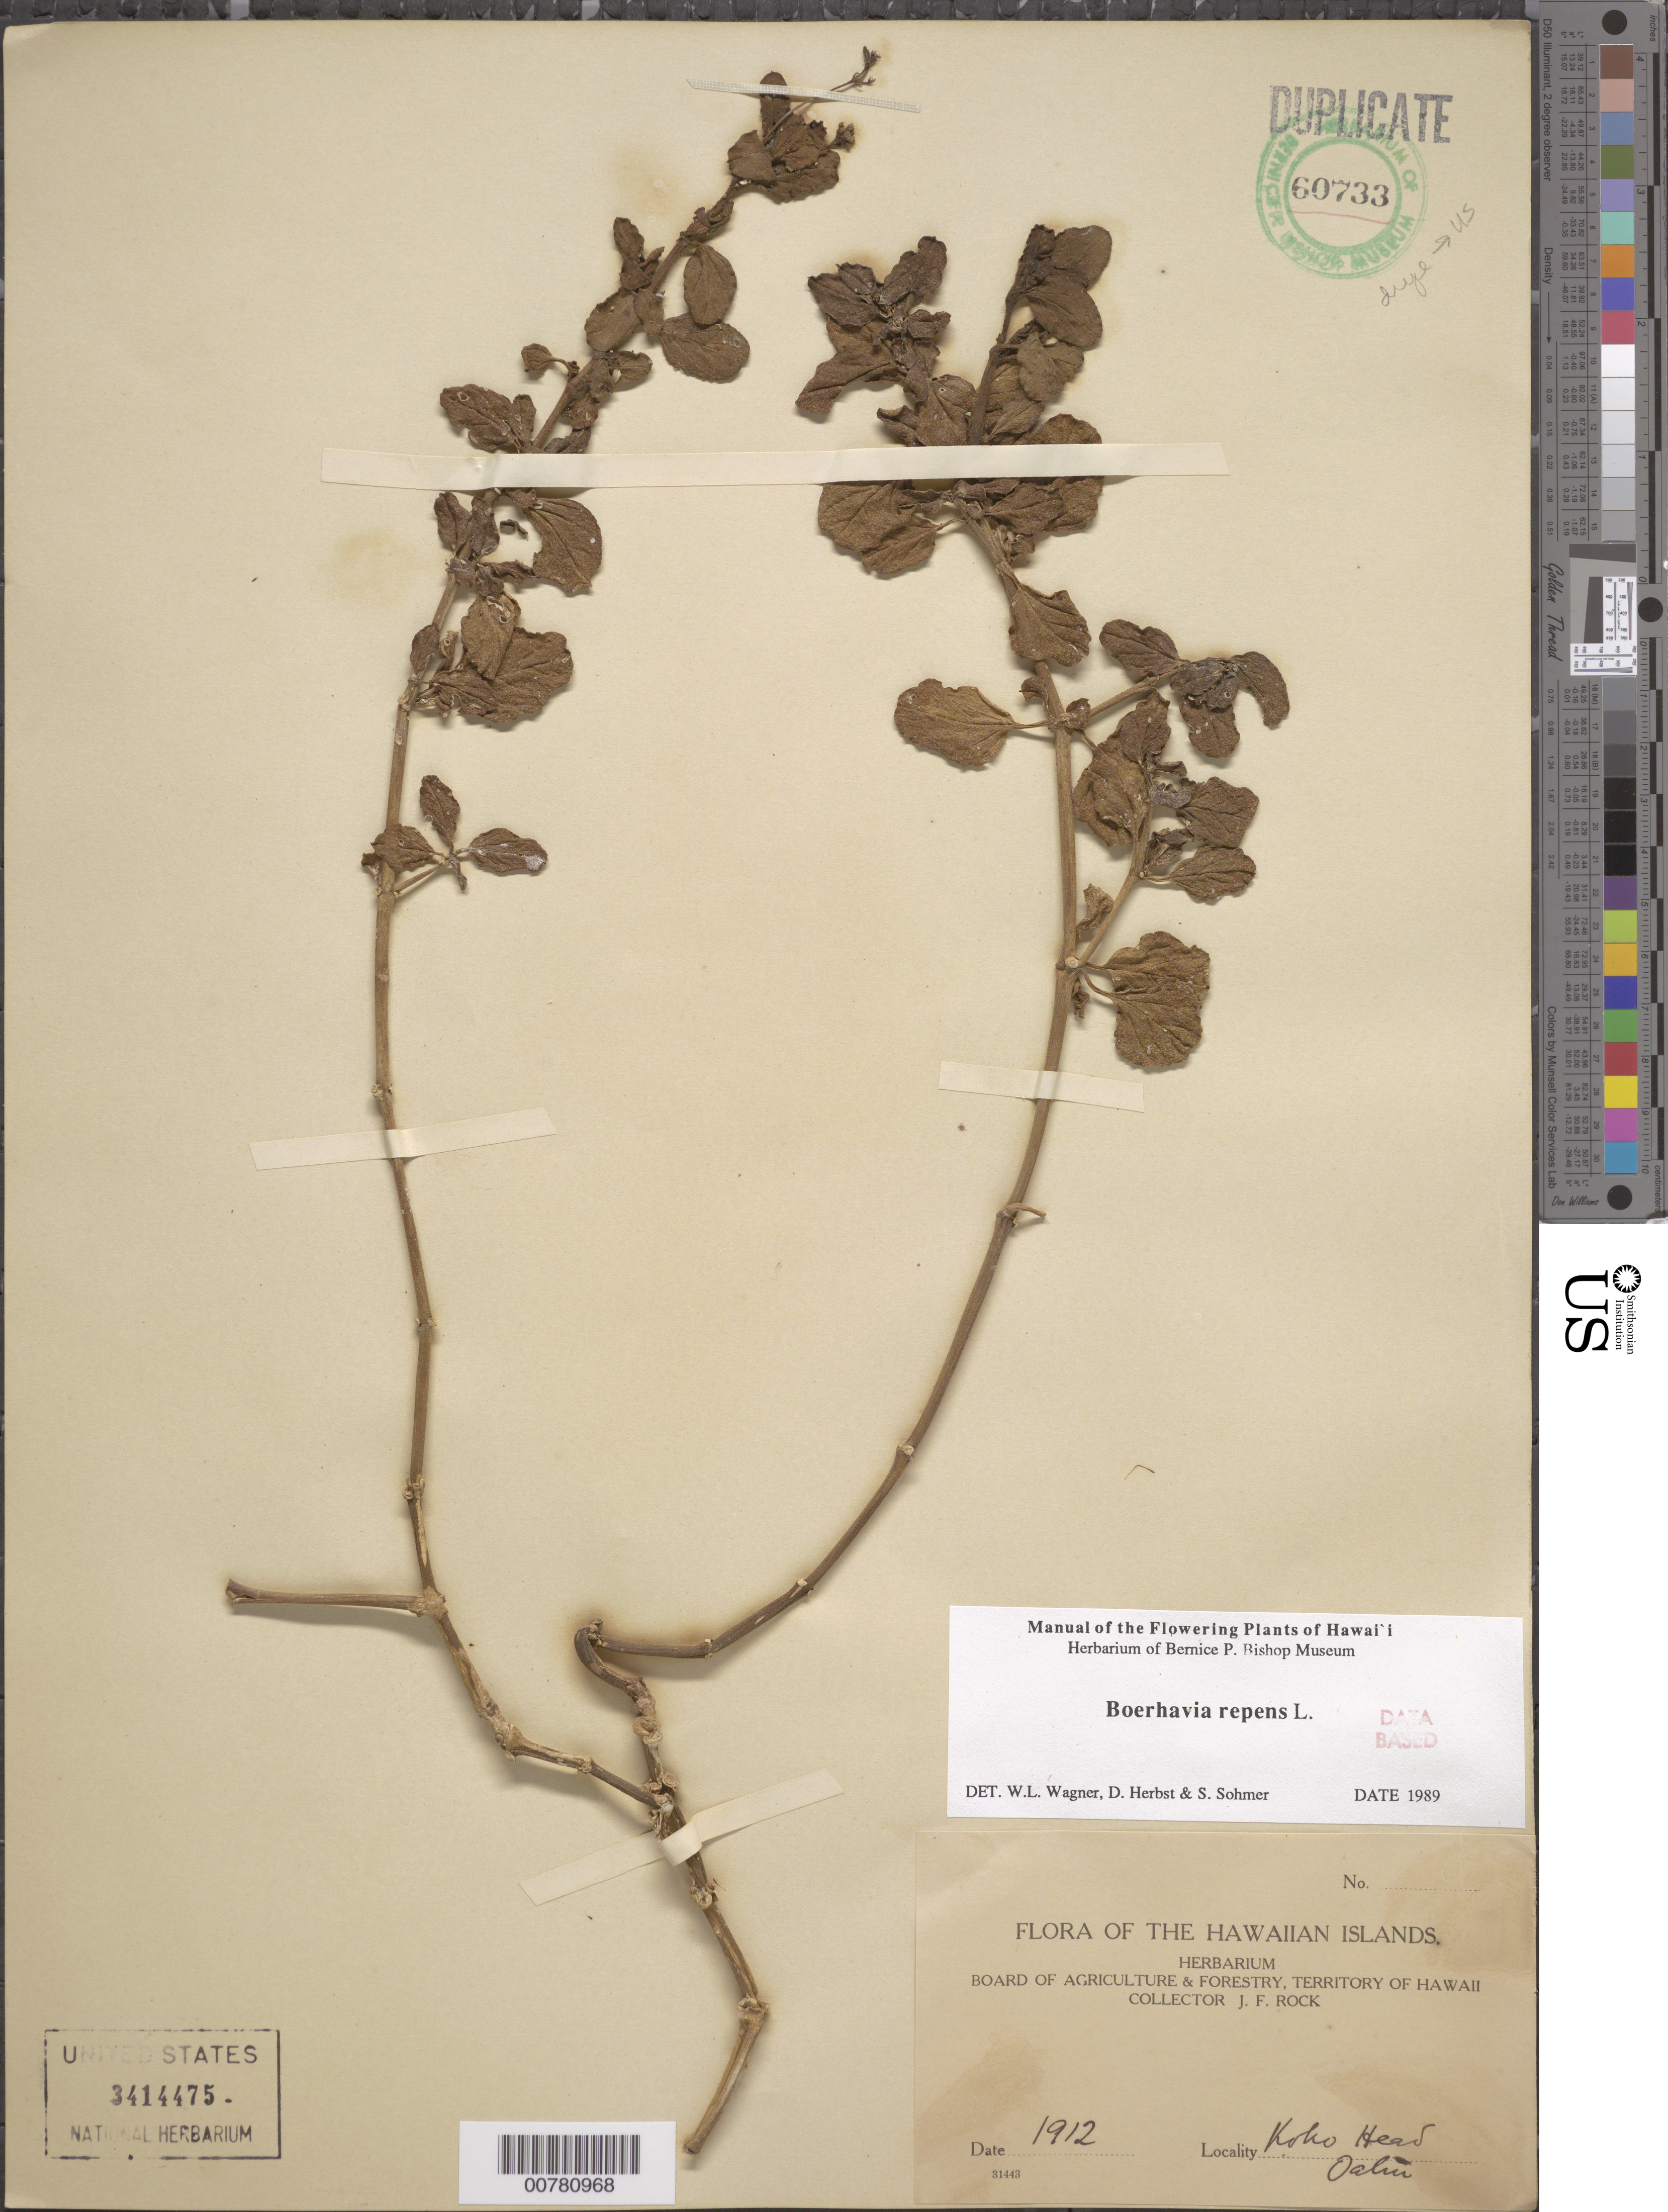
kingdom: Plantae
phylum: Tracheophyta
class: Magnoliopsida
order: Caryophyllales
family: Nyctaginaceae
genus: Boerhavia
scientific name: Boerhavia repens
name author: L.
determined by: Wagner, W. L.; Herbst, D. R.; Sohmer, S. H.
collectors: J. F. Rock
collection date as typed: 1912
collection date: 1912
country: United States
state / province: Hawaii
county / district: Honolulu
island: Oahu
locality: Koko Head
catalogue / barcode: US 3414475